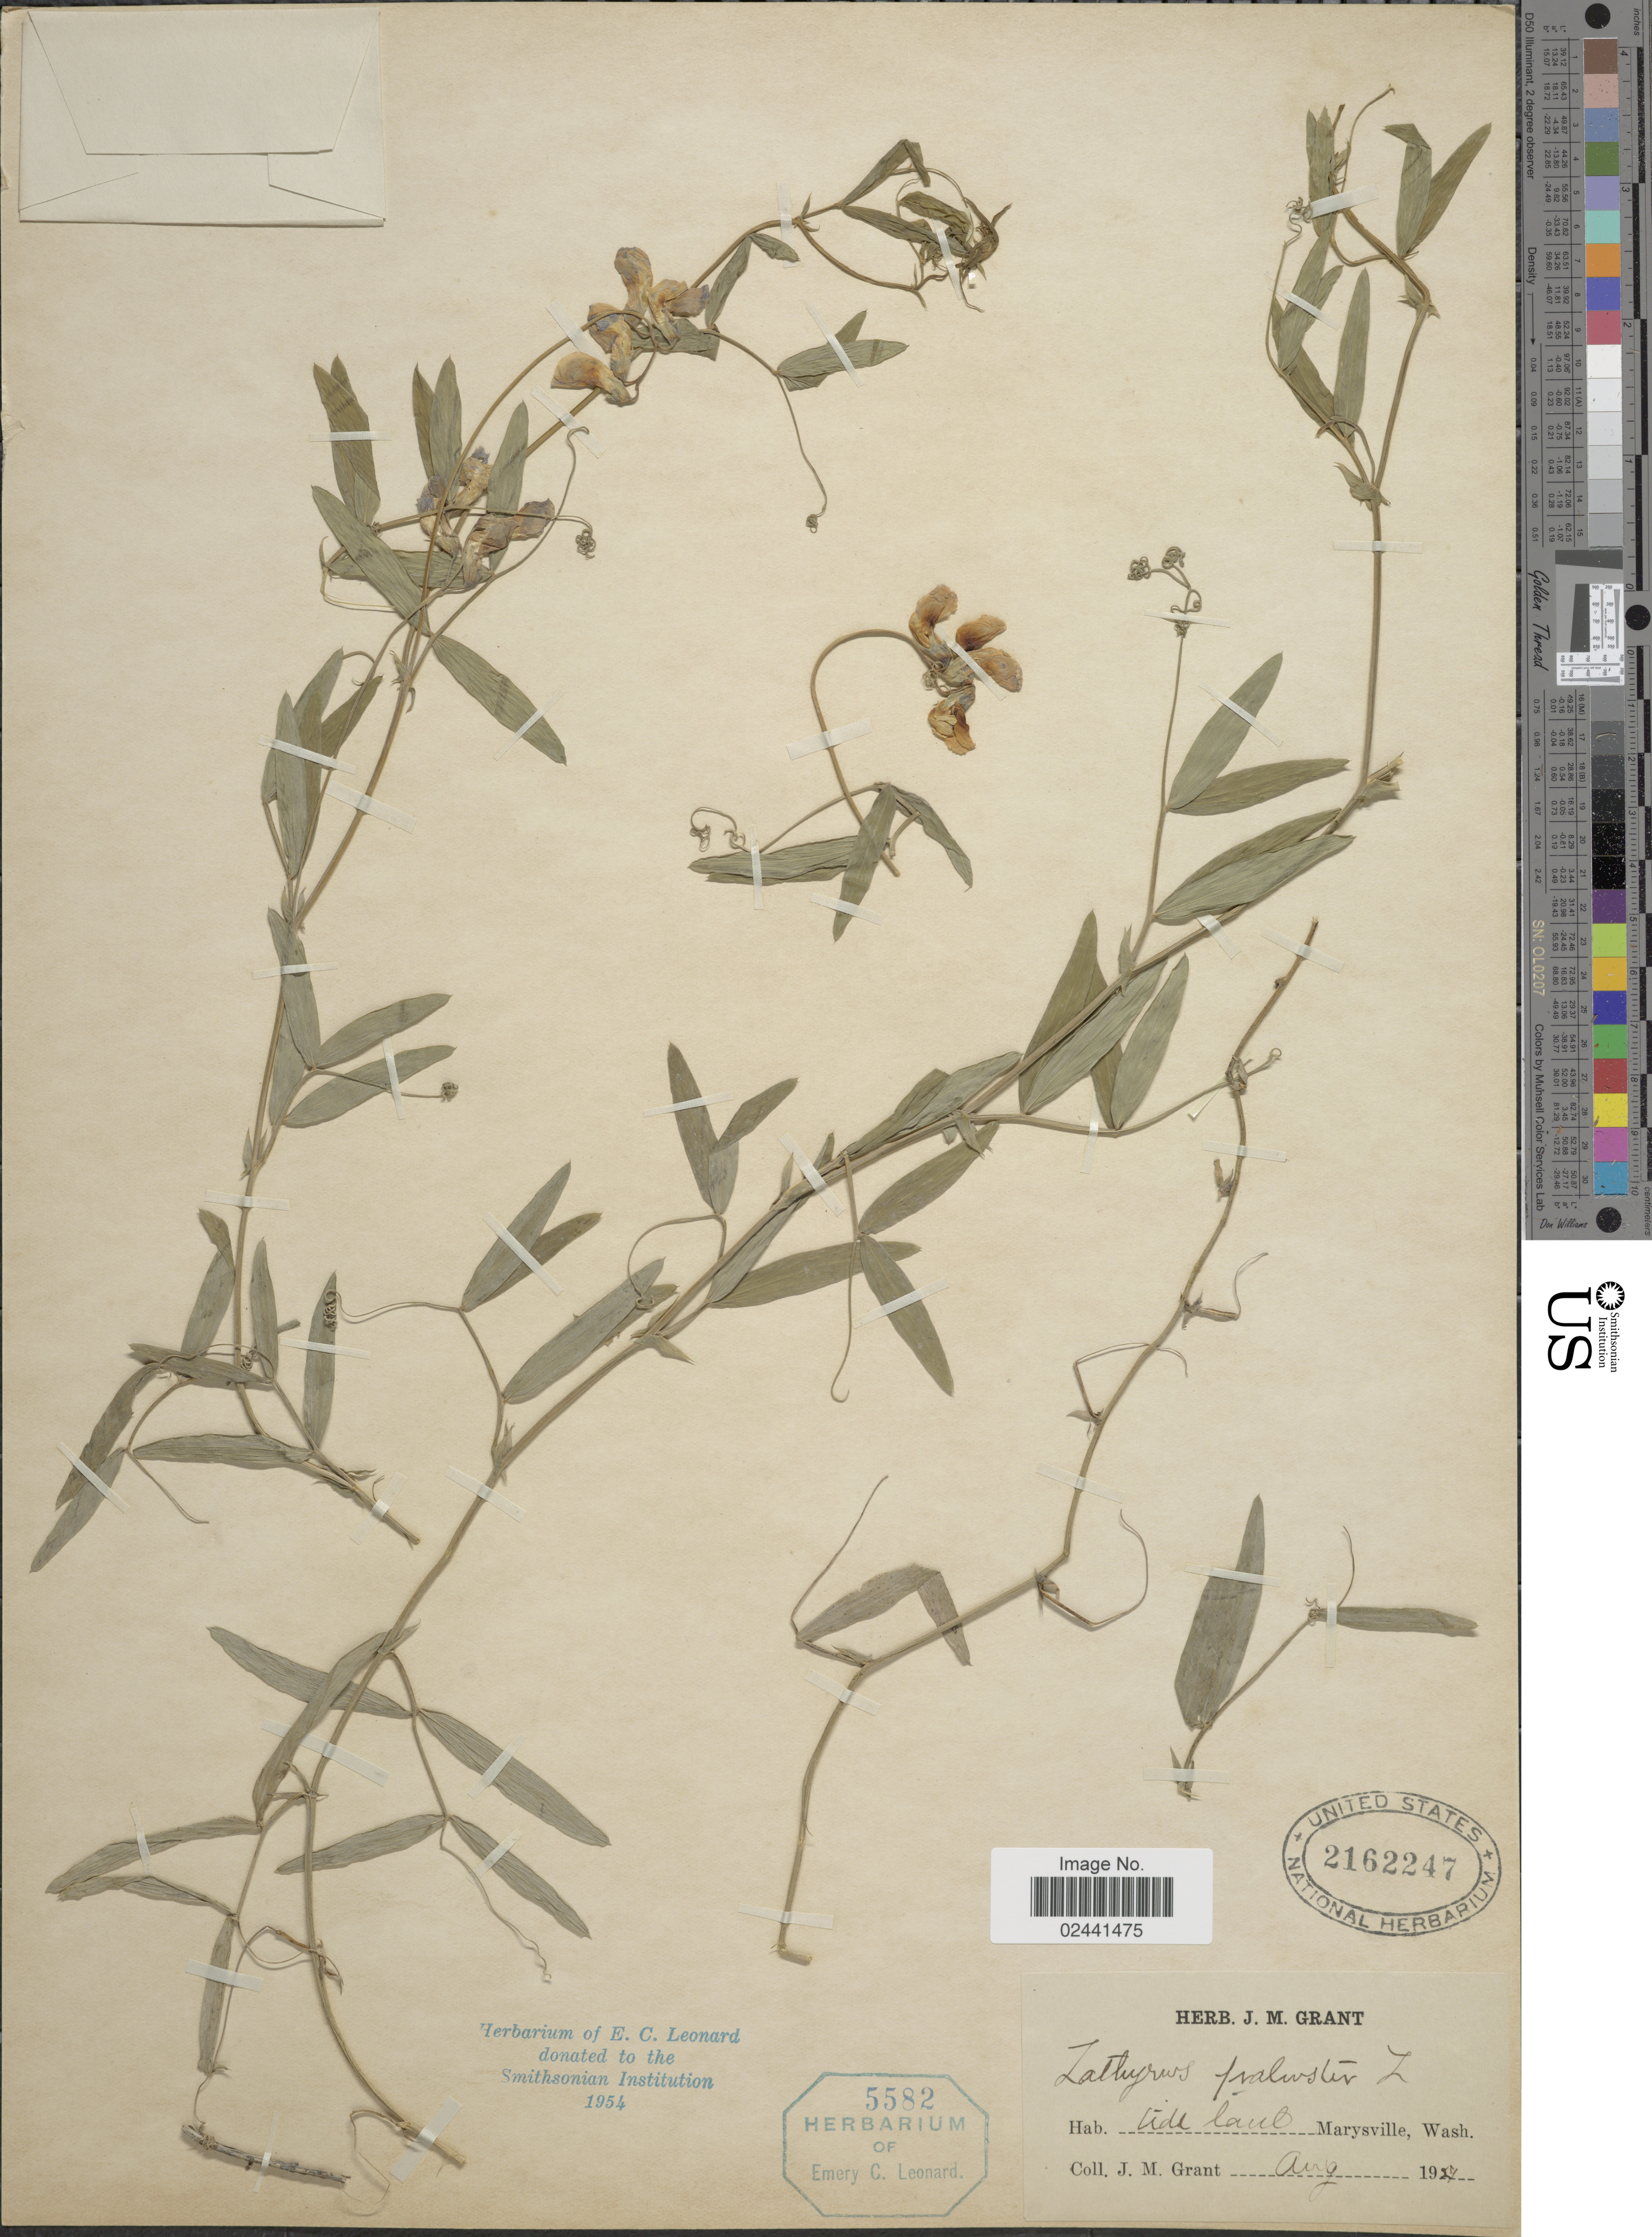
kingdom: Plantae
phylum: Tracheophyta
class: Magnoliopsida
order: Fabales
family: Fabaceae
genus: Lathyrus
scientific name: Lathyrus palustris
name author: L.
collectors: J. M. Grant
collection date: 1927-08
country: United States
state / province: Washington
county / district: Snohomish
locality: Side laut Marysville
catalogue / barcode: US 2162247